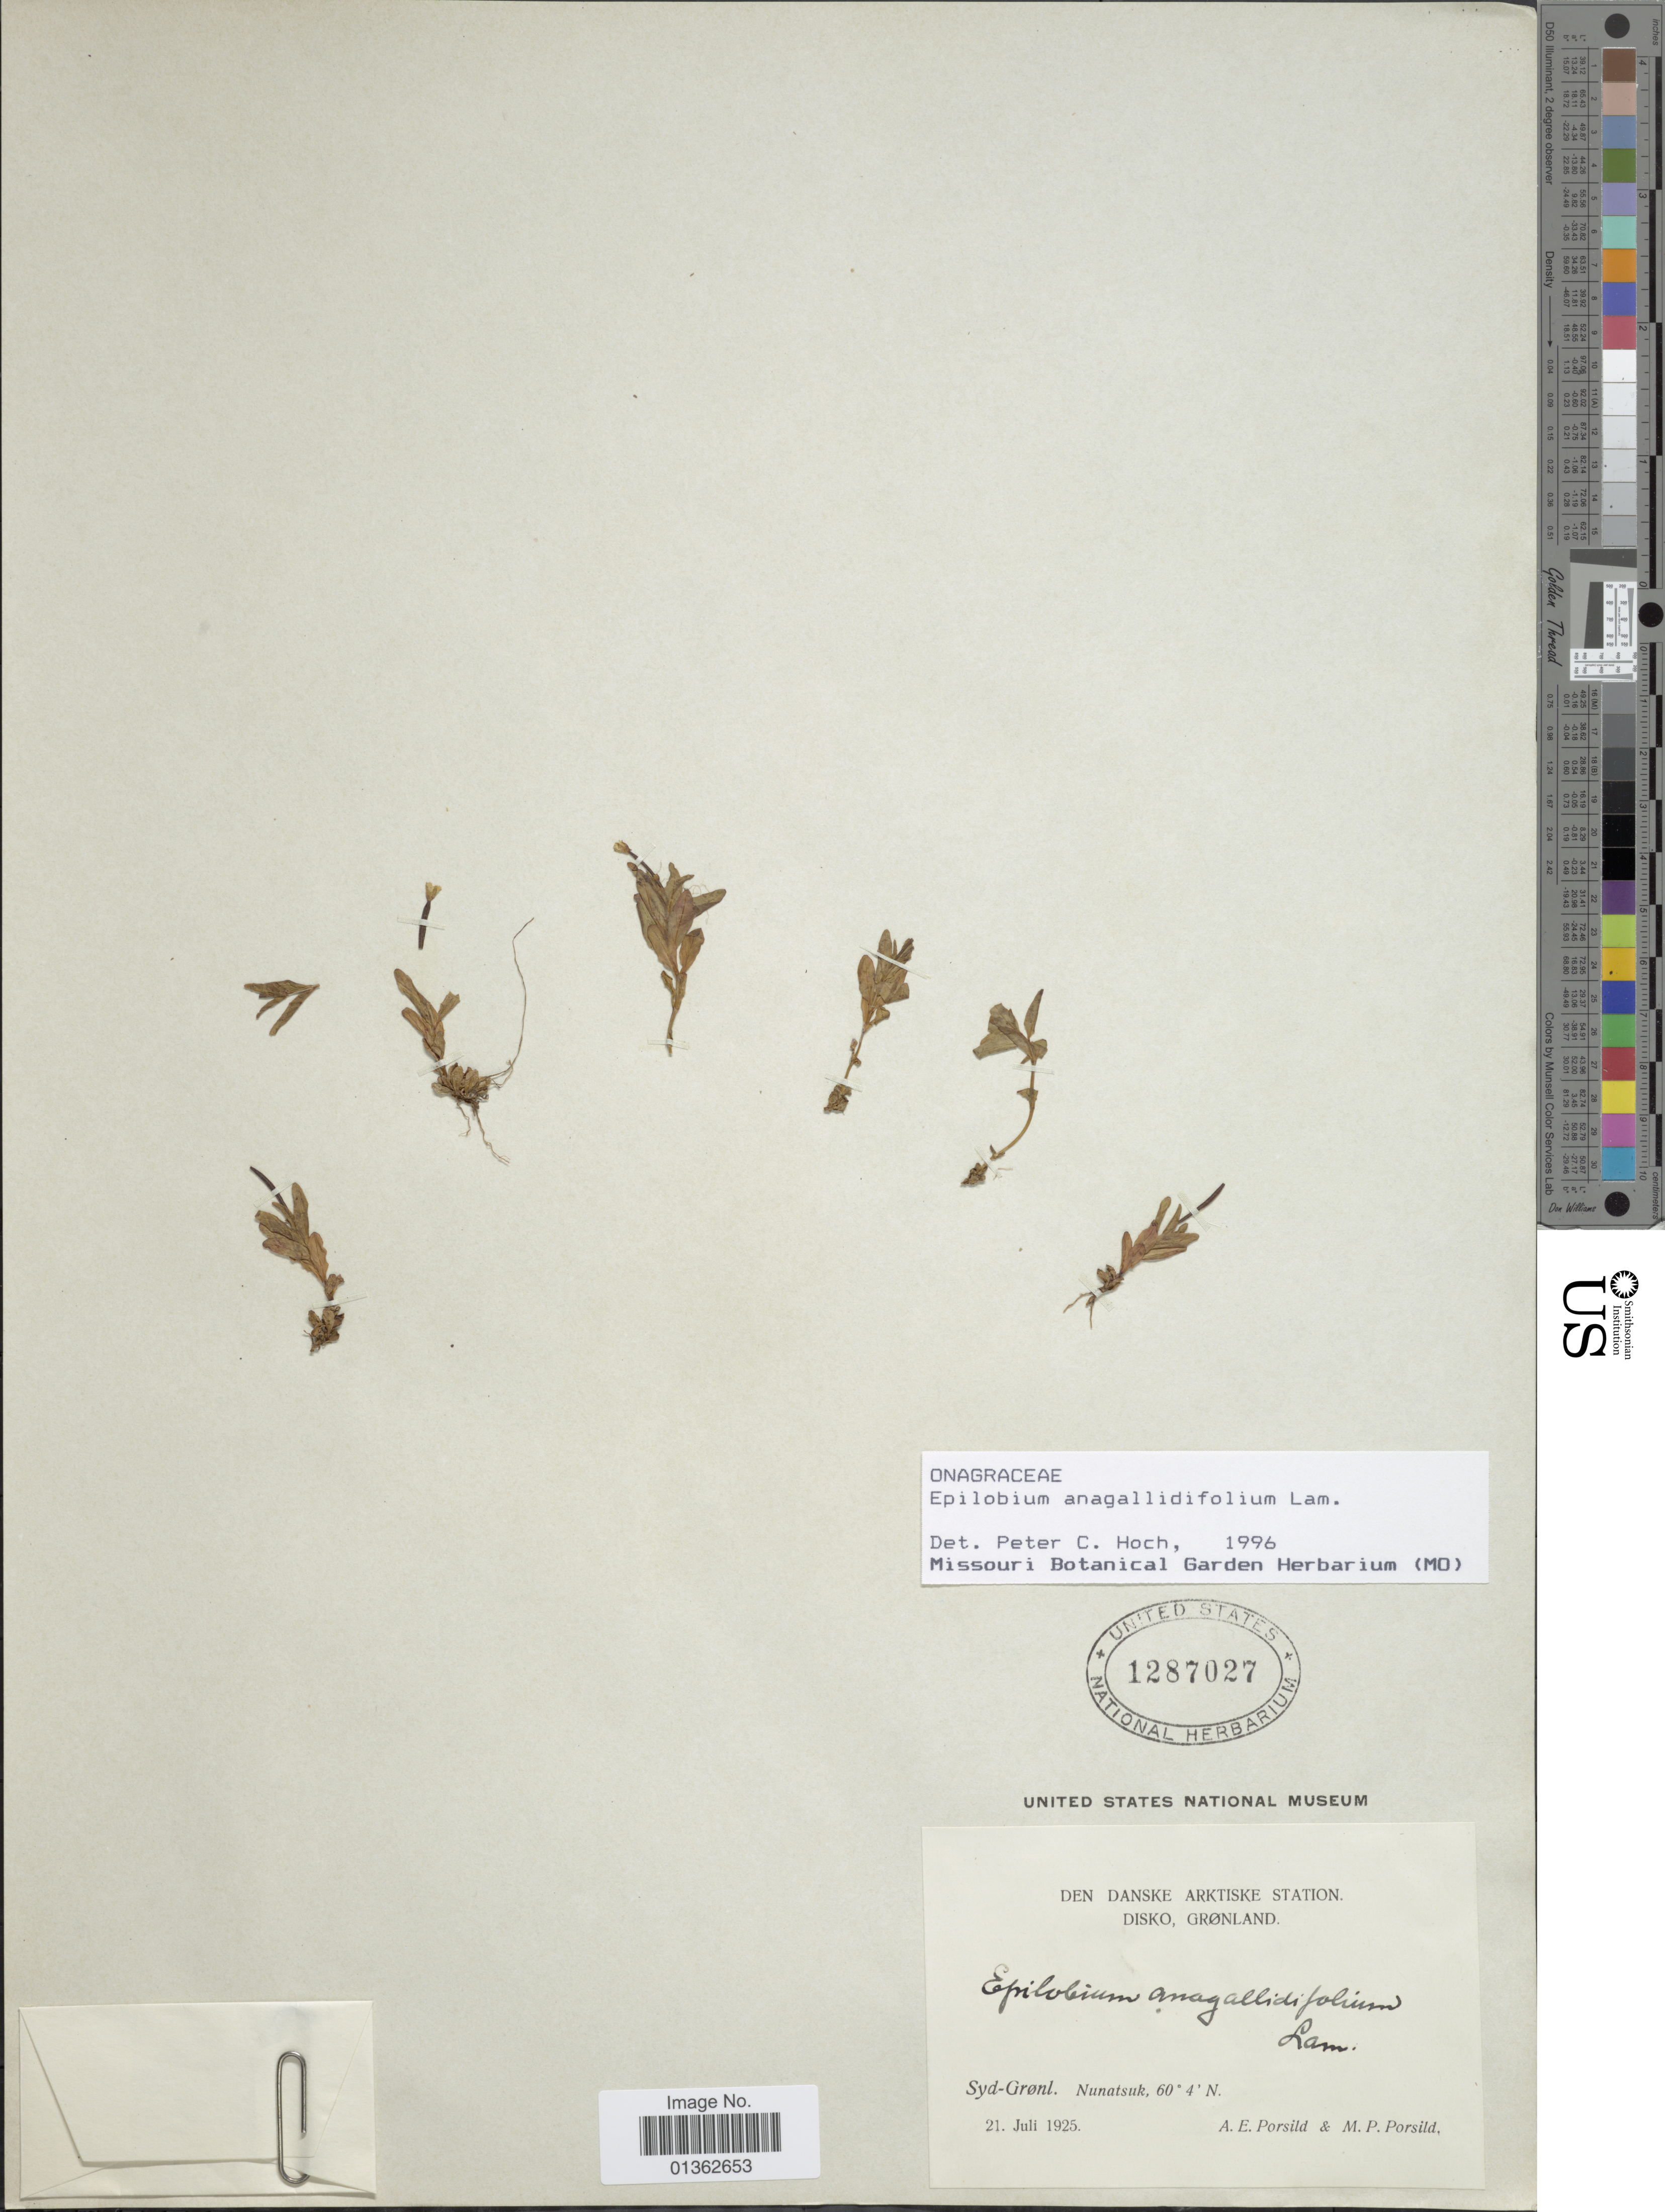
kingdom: Plantae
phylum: Tracheophyta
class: Magnoliopsida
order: Myrtales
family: Onagraceae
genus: Epilobium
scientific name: Epilobium anagallidifolium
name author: Lam.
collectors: A. E. Porsild & M. P. Porsild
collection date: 1925-07-21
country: Greenland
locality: Den Danske Arktiske Station. Syd-Grønl. Nunatsuk.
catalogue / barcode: US 1287027